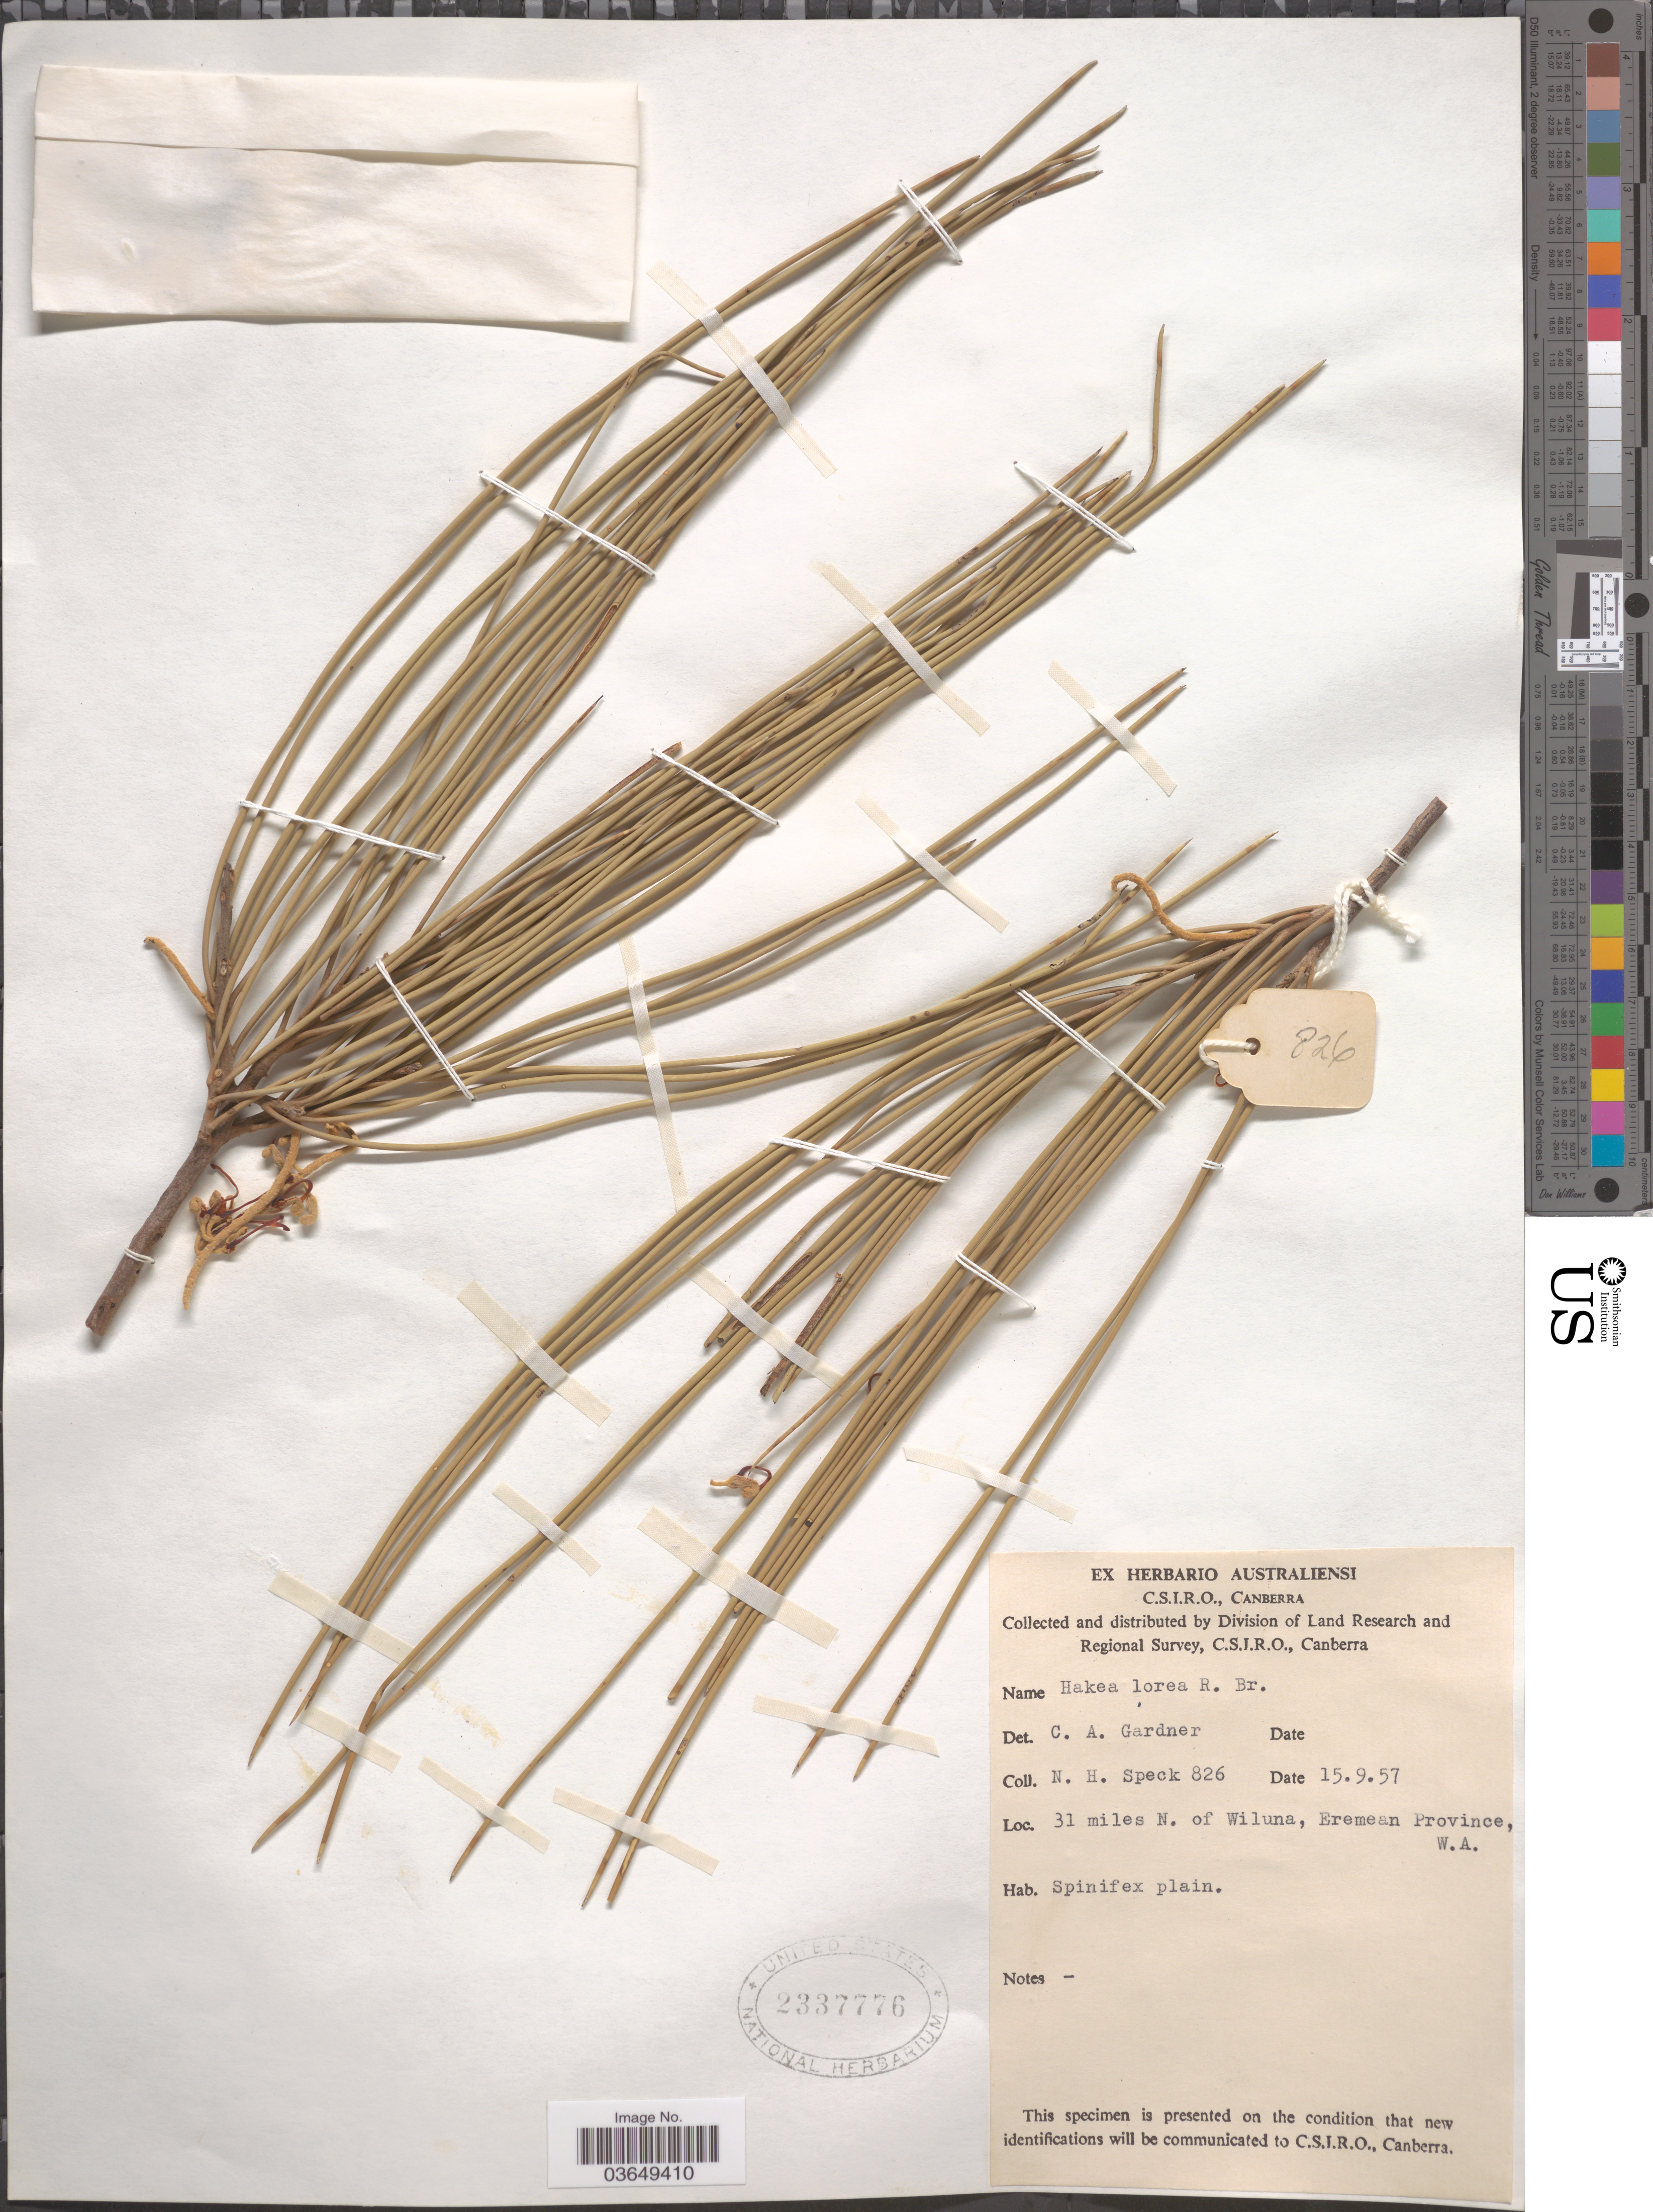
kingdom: Plantae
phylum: Tracheophyta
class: Magnoliopsida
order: Proteales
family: Proteaceae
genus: Hakea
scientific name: Hakea lorea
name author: R. Br.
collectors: N. Speck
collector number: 826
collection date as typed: Transcribed d/m/y: 15/9/57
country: Australia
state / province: Western Australia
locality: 31 miles N. of Wiluna, Eremean Province, W.A.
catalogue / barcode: US 2337776